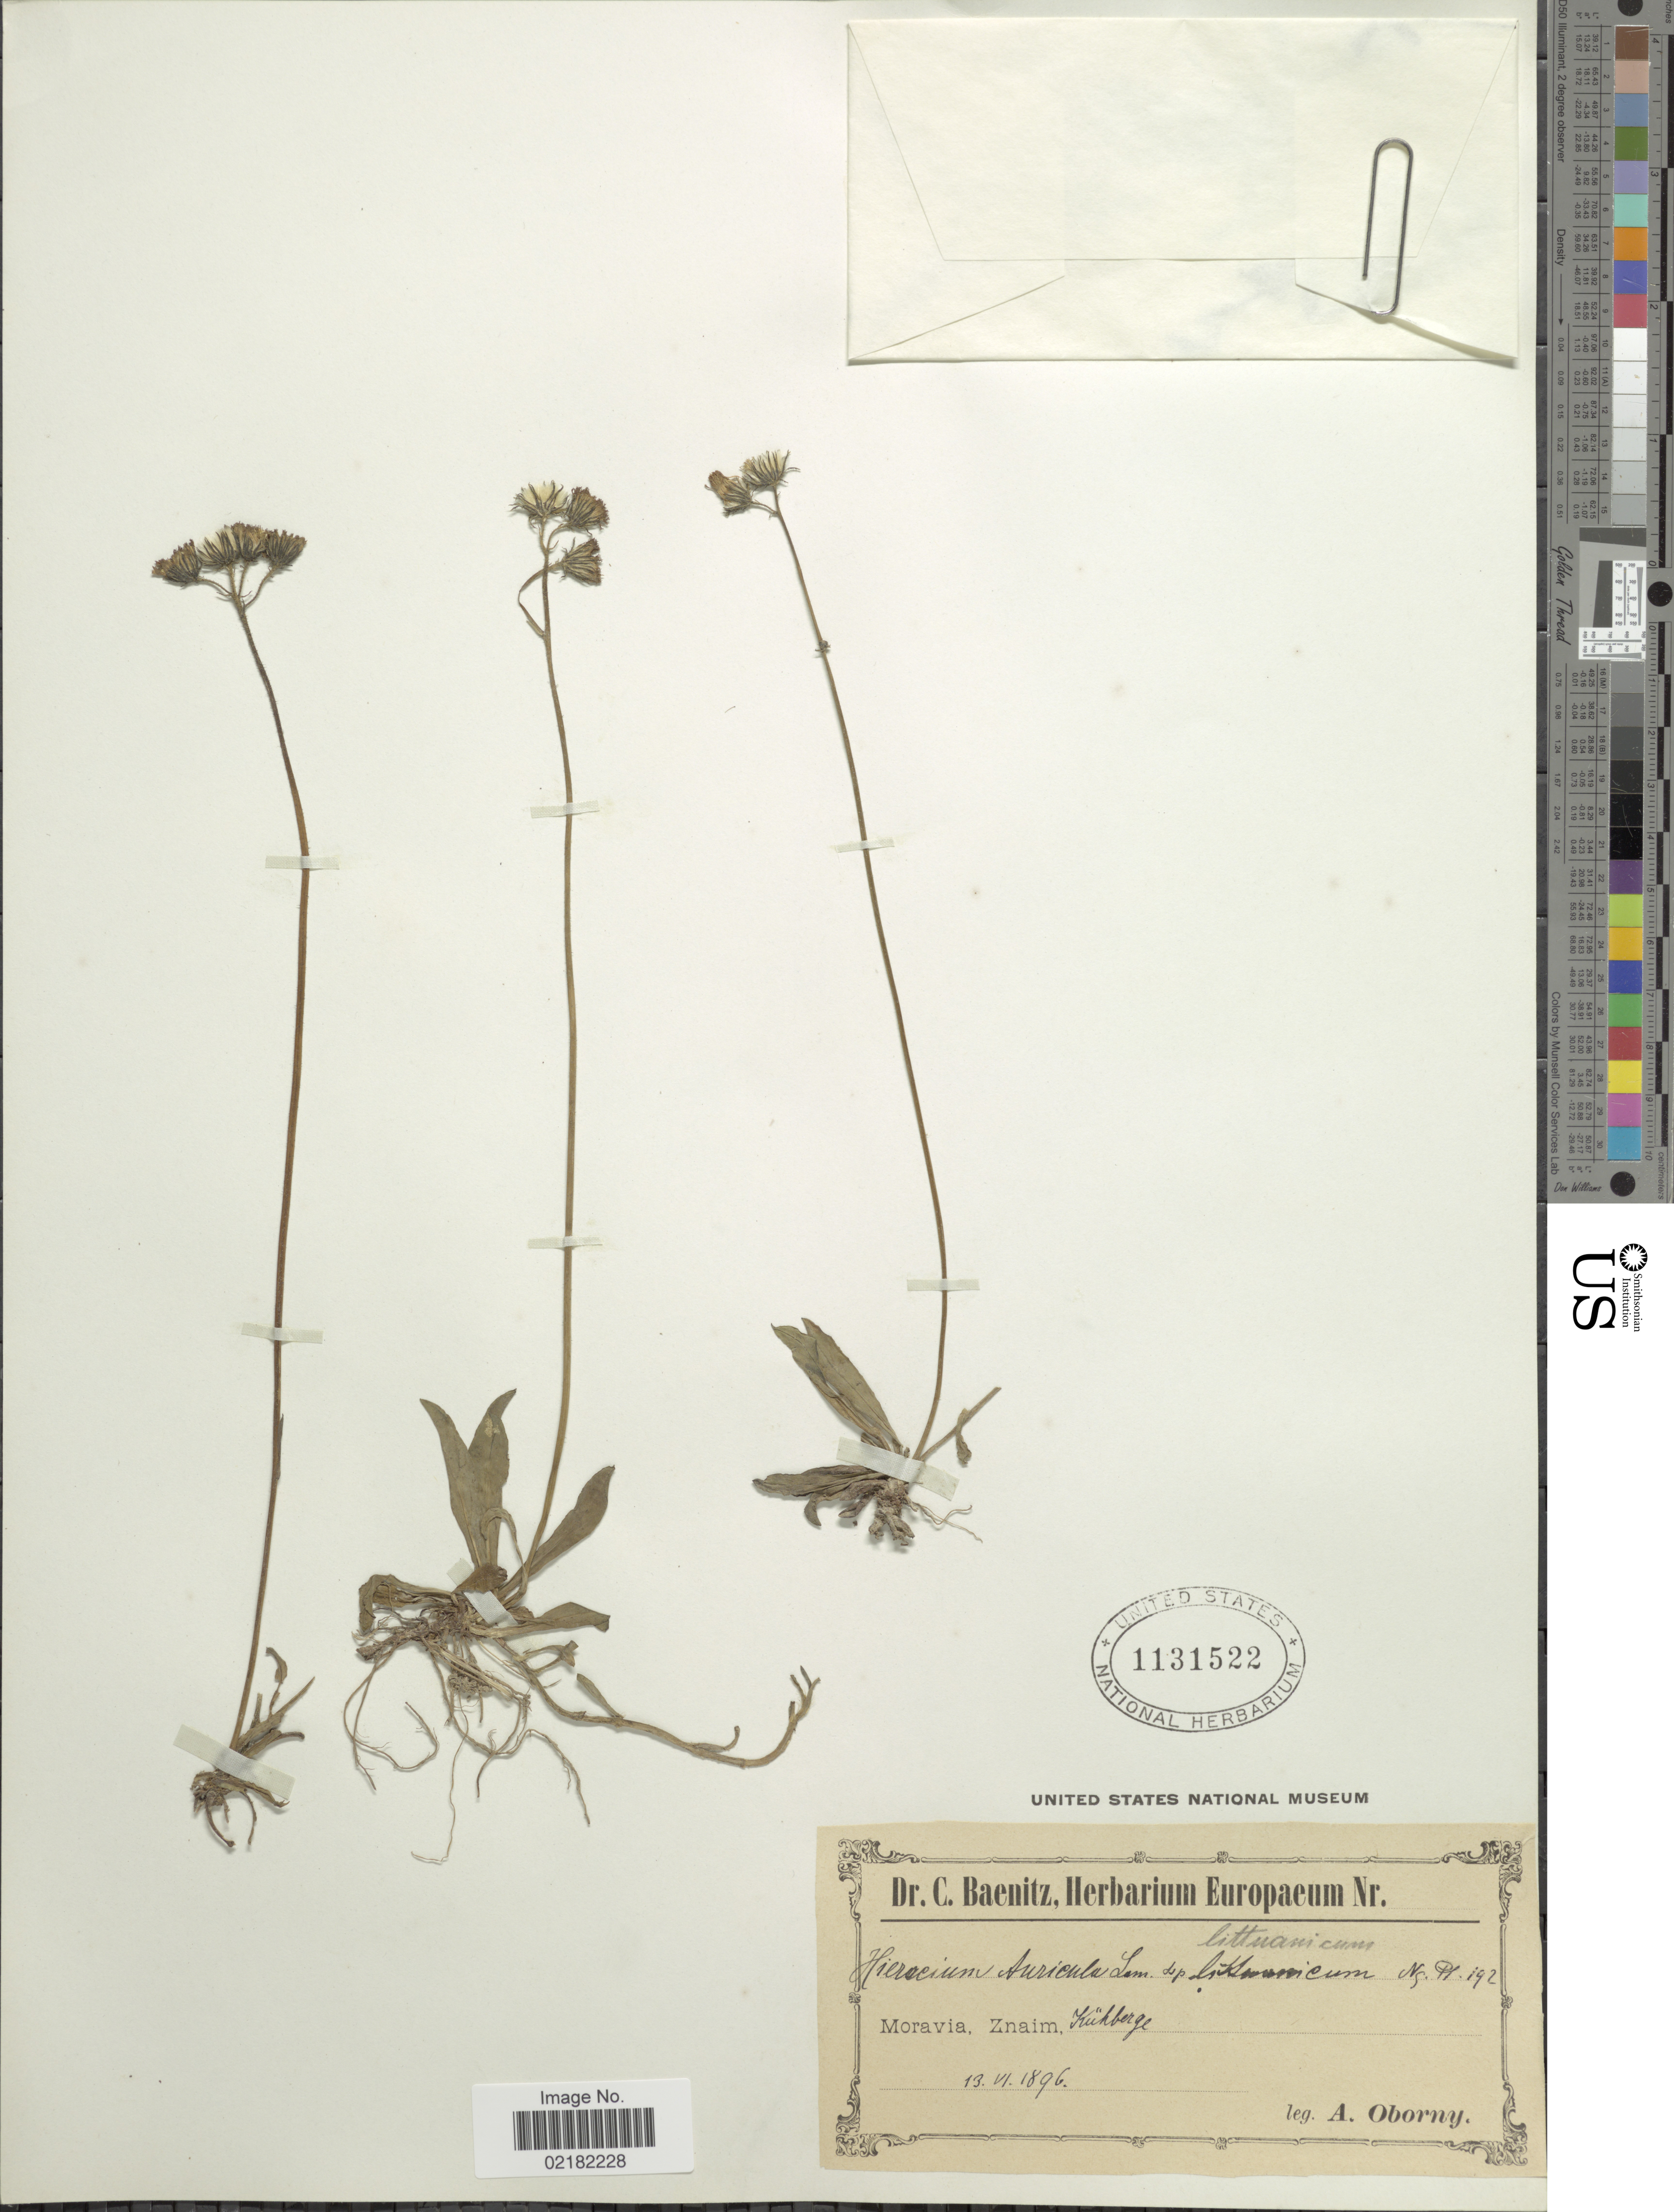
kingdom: Plantae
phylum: Tracheophyta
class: Magnoliopsida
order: Asterales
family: Asteraceae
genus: Pilosella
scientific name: Pilosella floribunda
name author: (Wimm. & Grab.) Fr. a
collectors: A. Oborny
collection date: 1896-06-13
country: Czechia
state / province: Moravian-Silesian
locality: Moravia, Znaim, Kühberge. [interpreted]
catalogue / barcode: US 1131522